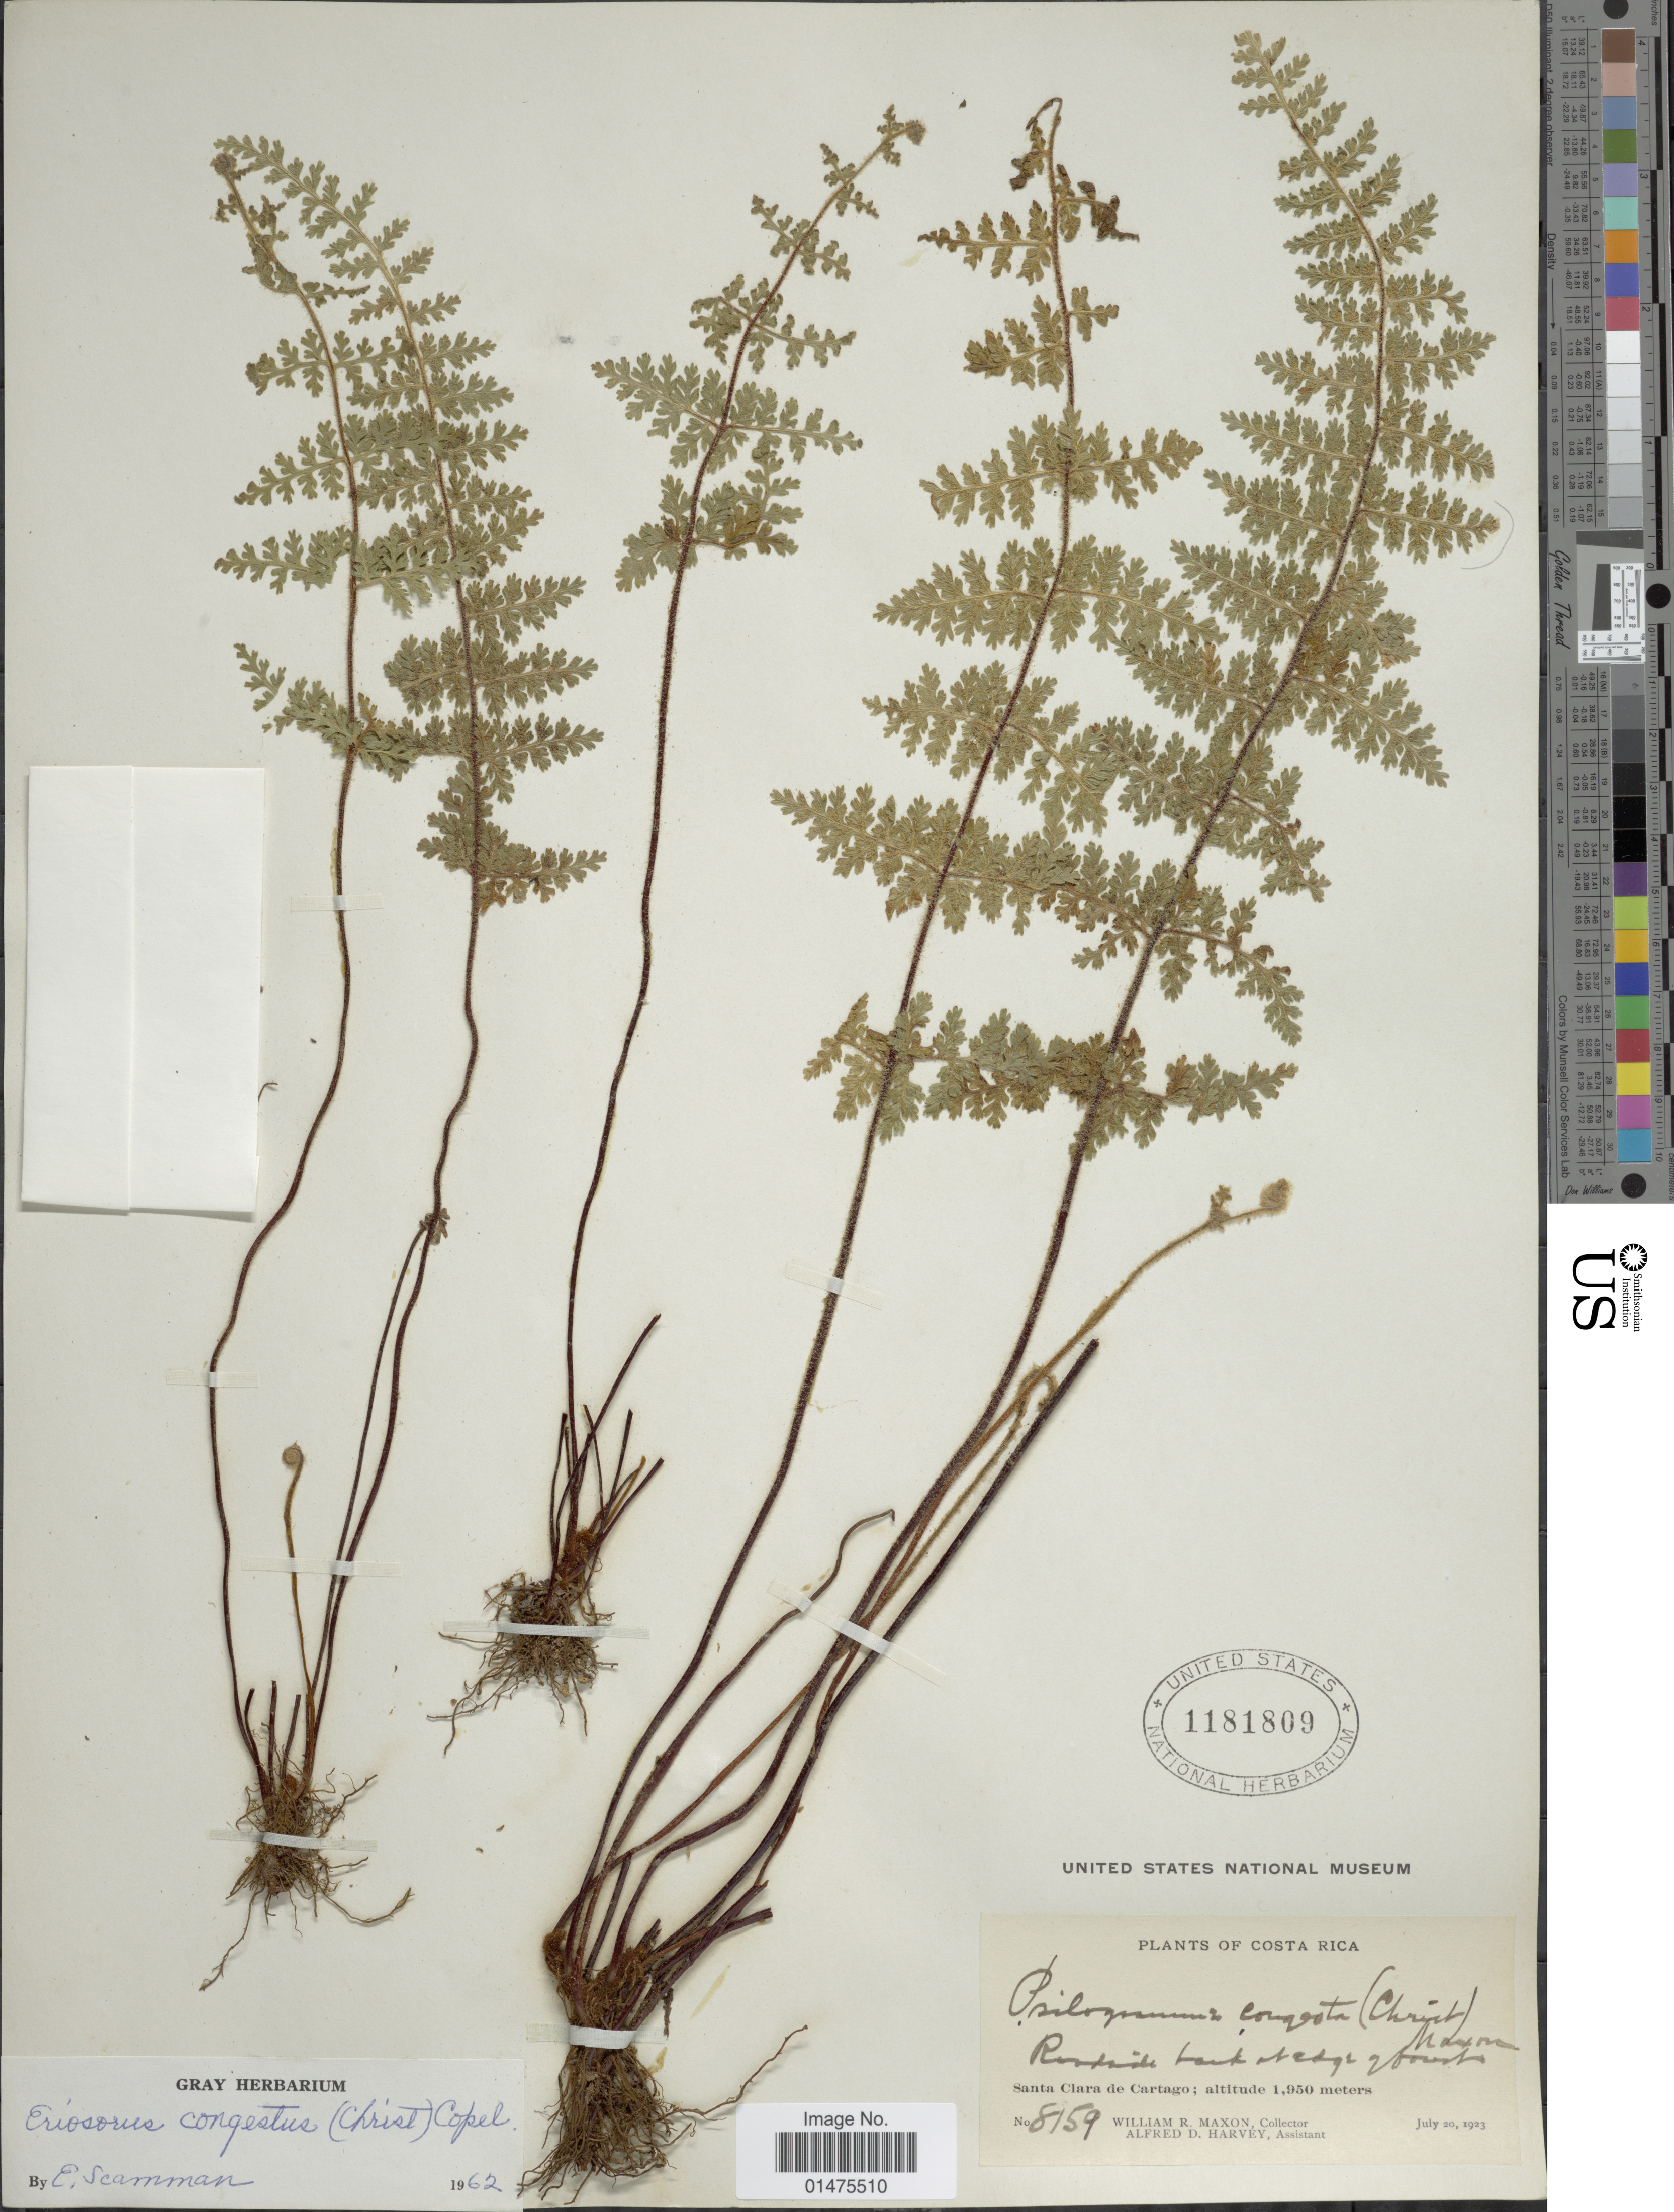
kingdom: Plantae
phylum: Tracheophyta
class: Polypodiopsida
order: Polypodiales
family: Pteridaceae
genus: Jamesonia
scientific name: Jamesonia congesta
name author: (Christ) Christenh.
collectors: W. R. Maxon & A. D. Harvey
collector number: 8159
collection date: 1923-07-20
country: Costa Rica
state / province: Cartago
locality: Santa Clara de Cartago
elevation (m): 1950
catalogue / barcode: US 1181809